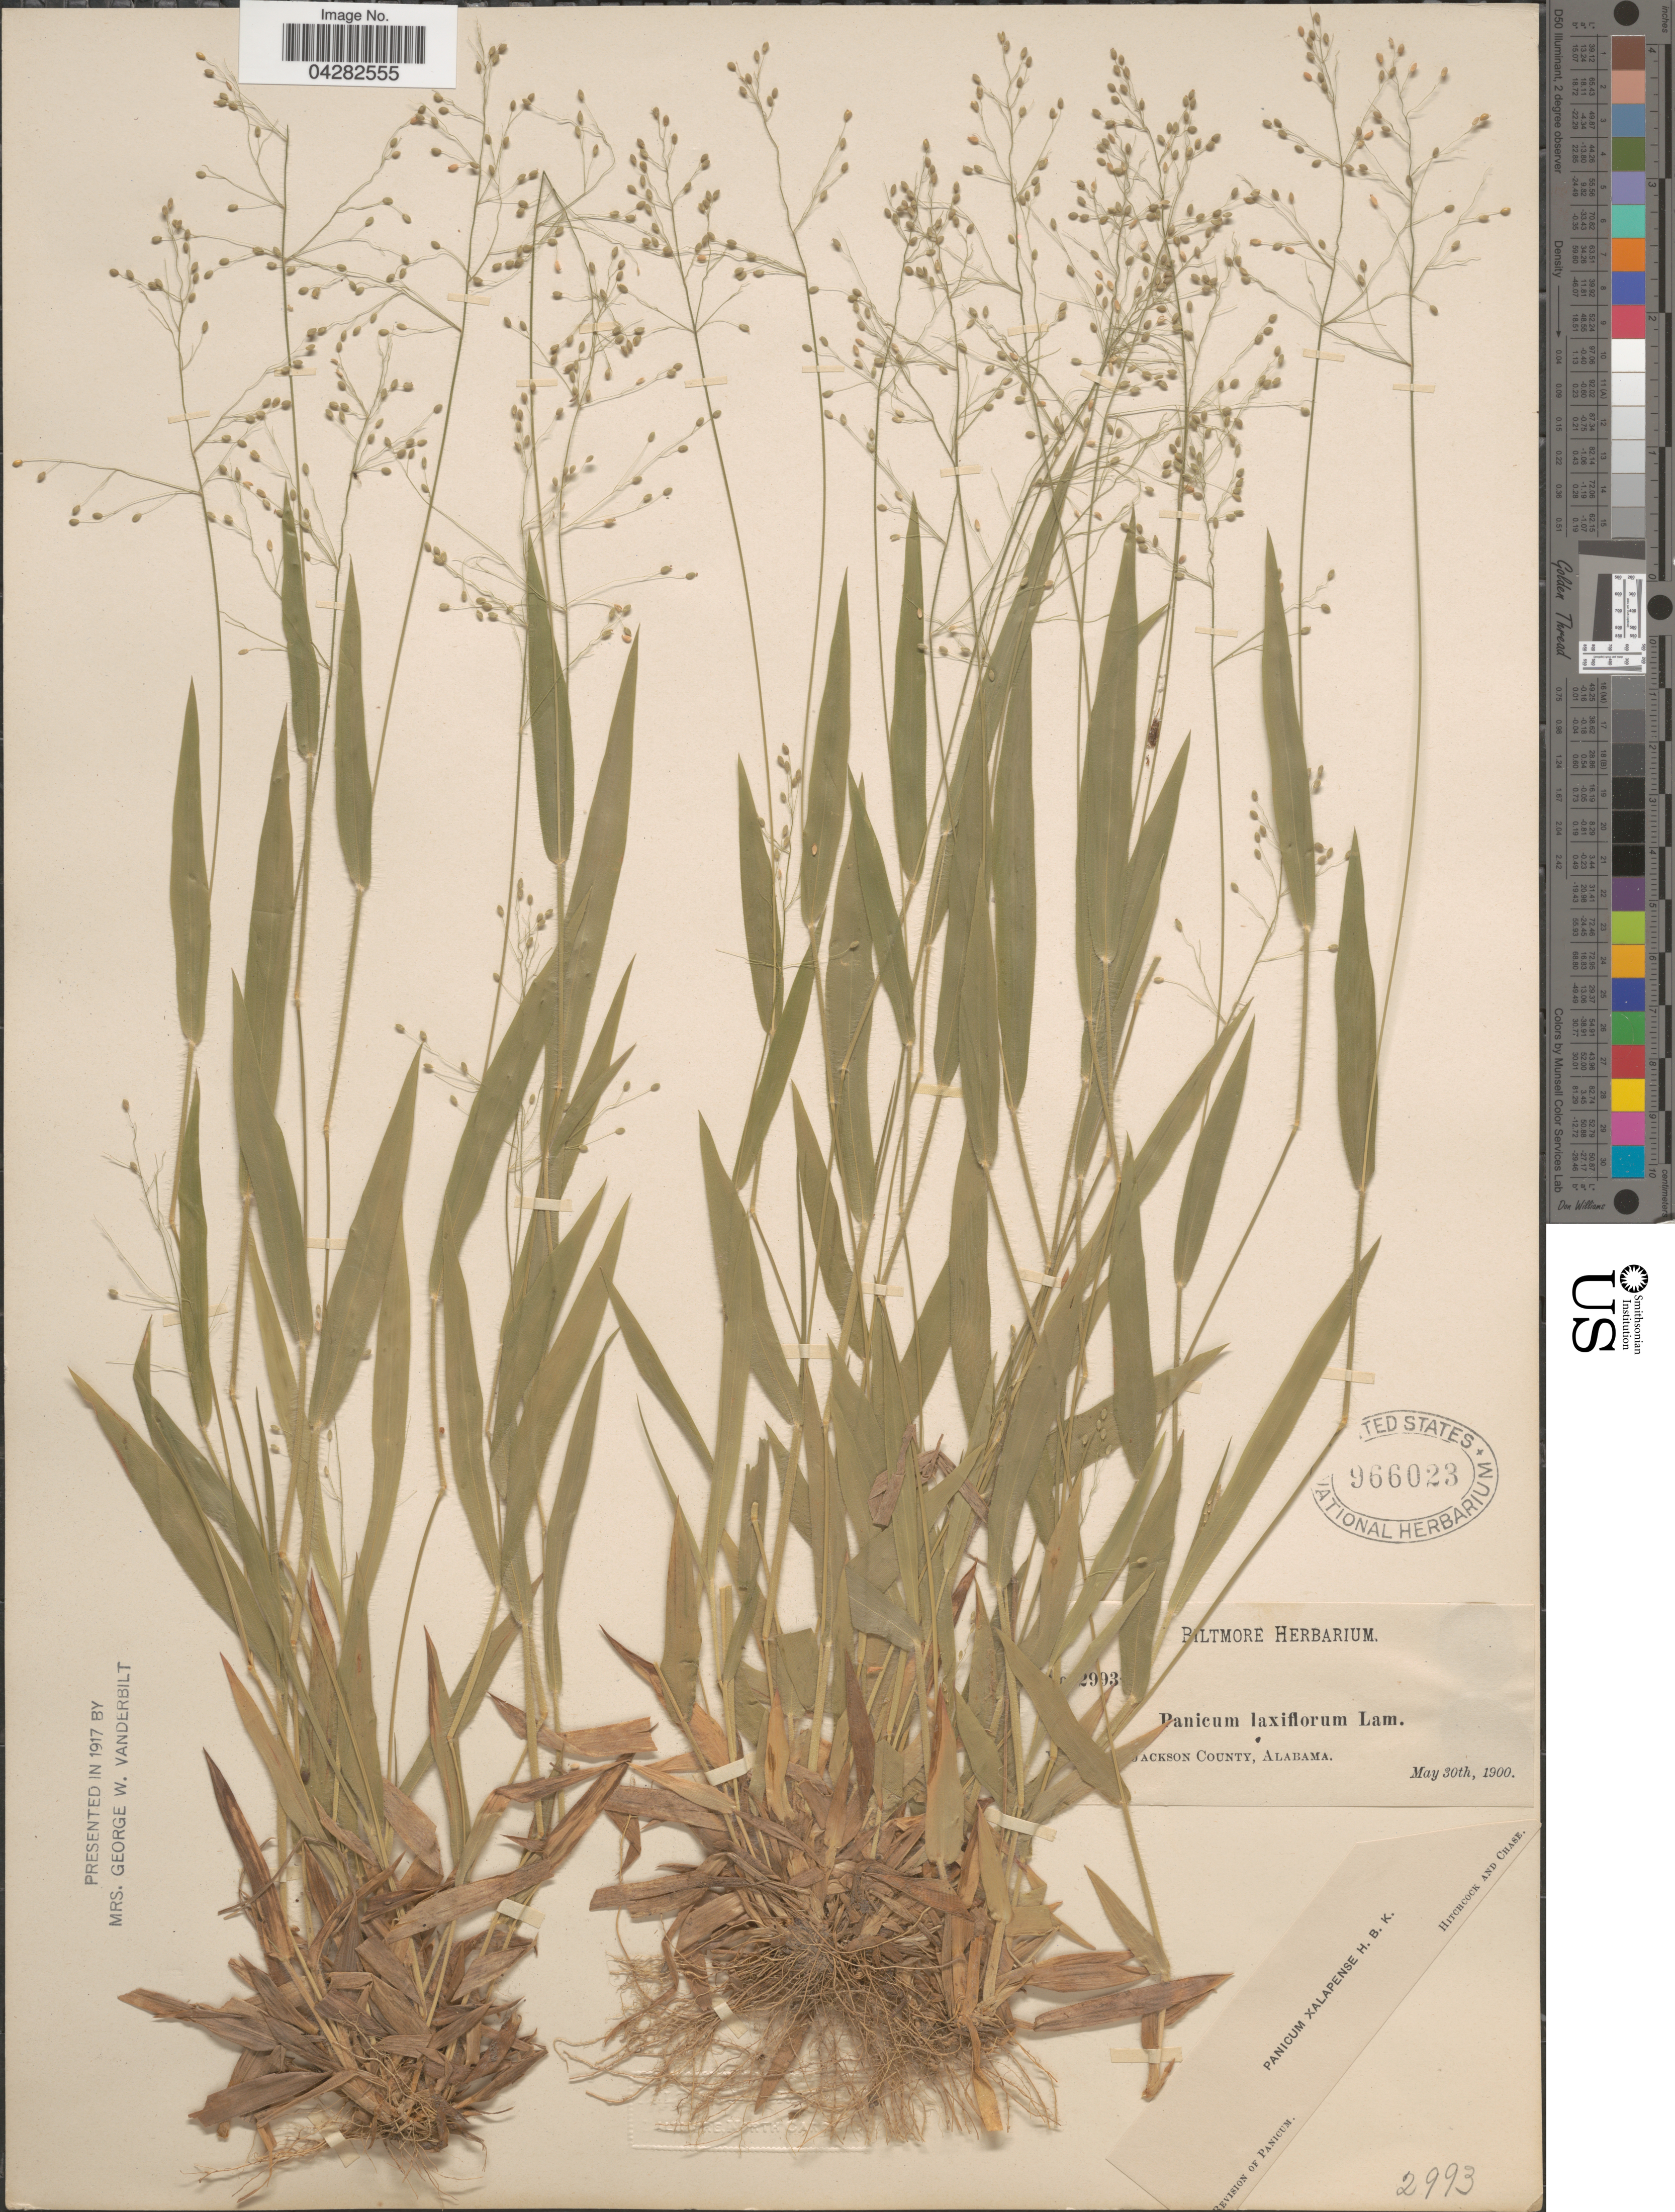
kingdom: Plantae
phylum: Tracheophyta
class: Liliopsida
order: Poales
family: Poaceae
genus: Dichanthelium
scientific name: Dichanthelium laxiflorum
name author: (Lam.) Gould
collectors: ex herb. Biltmore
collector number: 2993!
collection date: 1900-05-30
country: United States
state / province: Alabama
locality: [illegible text] Jackson County.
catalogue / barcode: US 966023